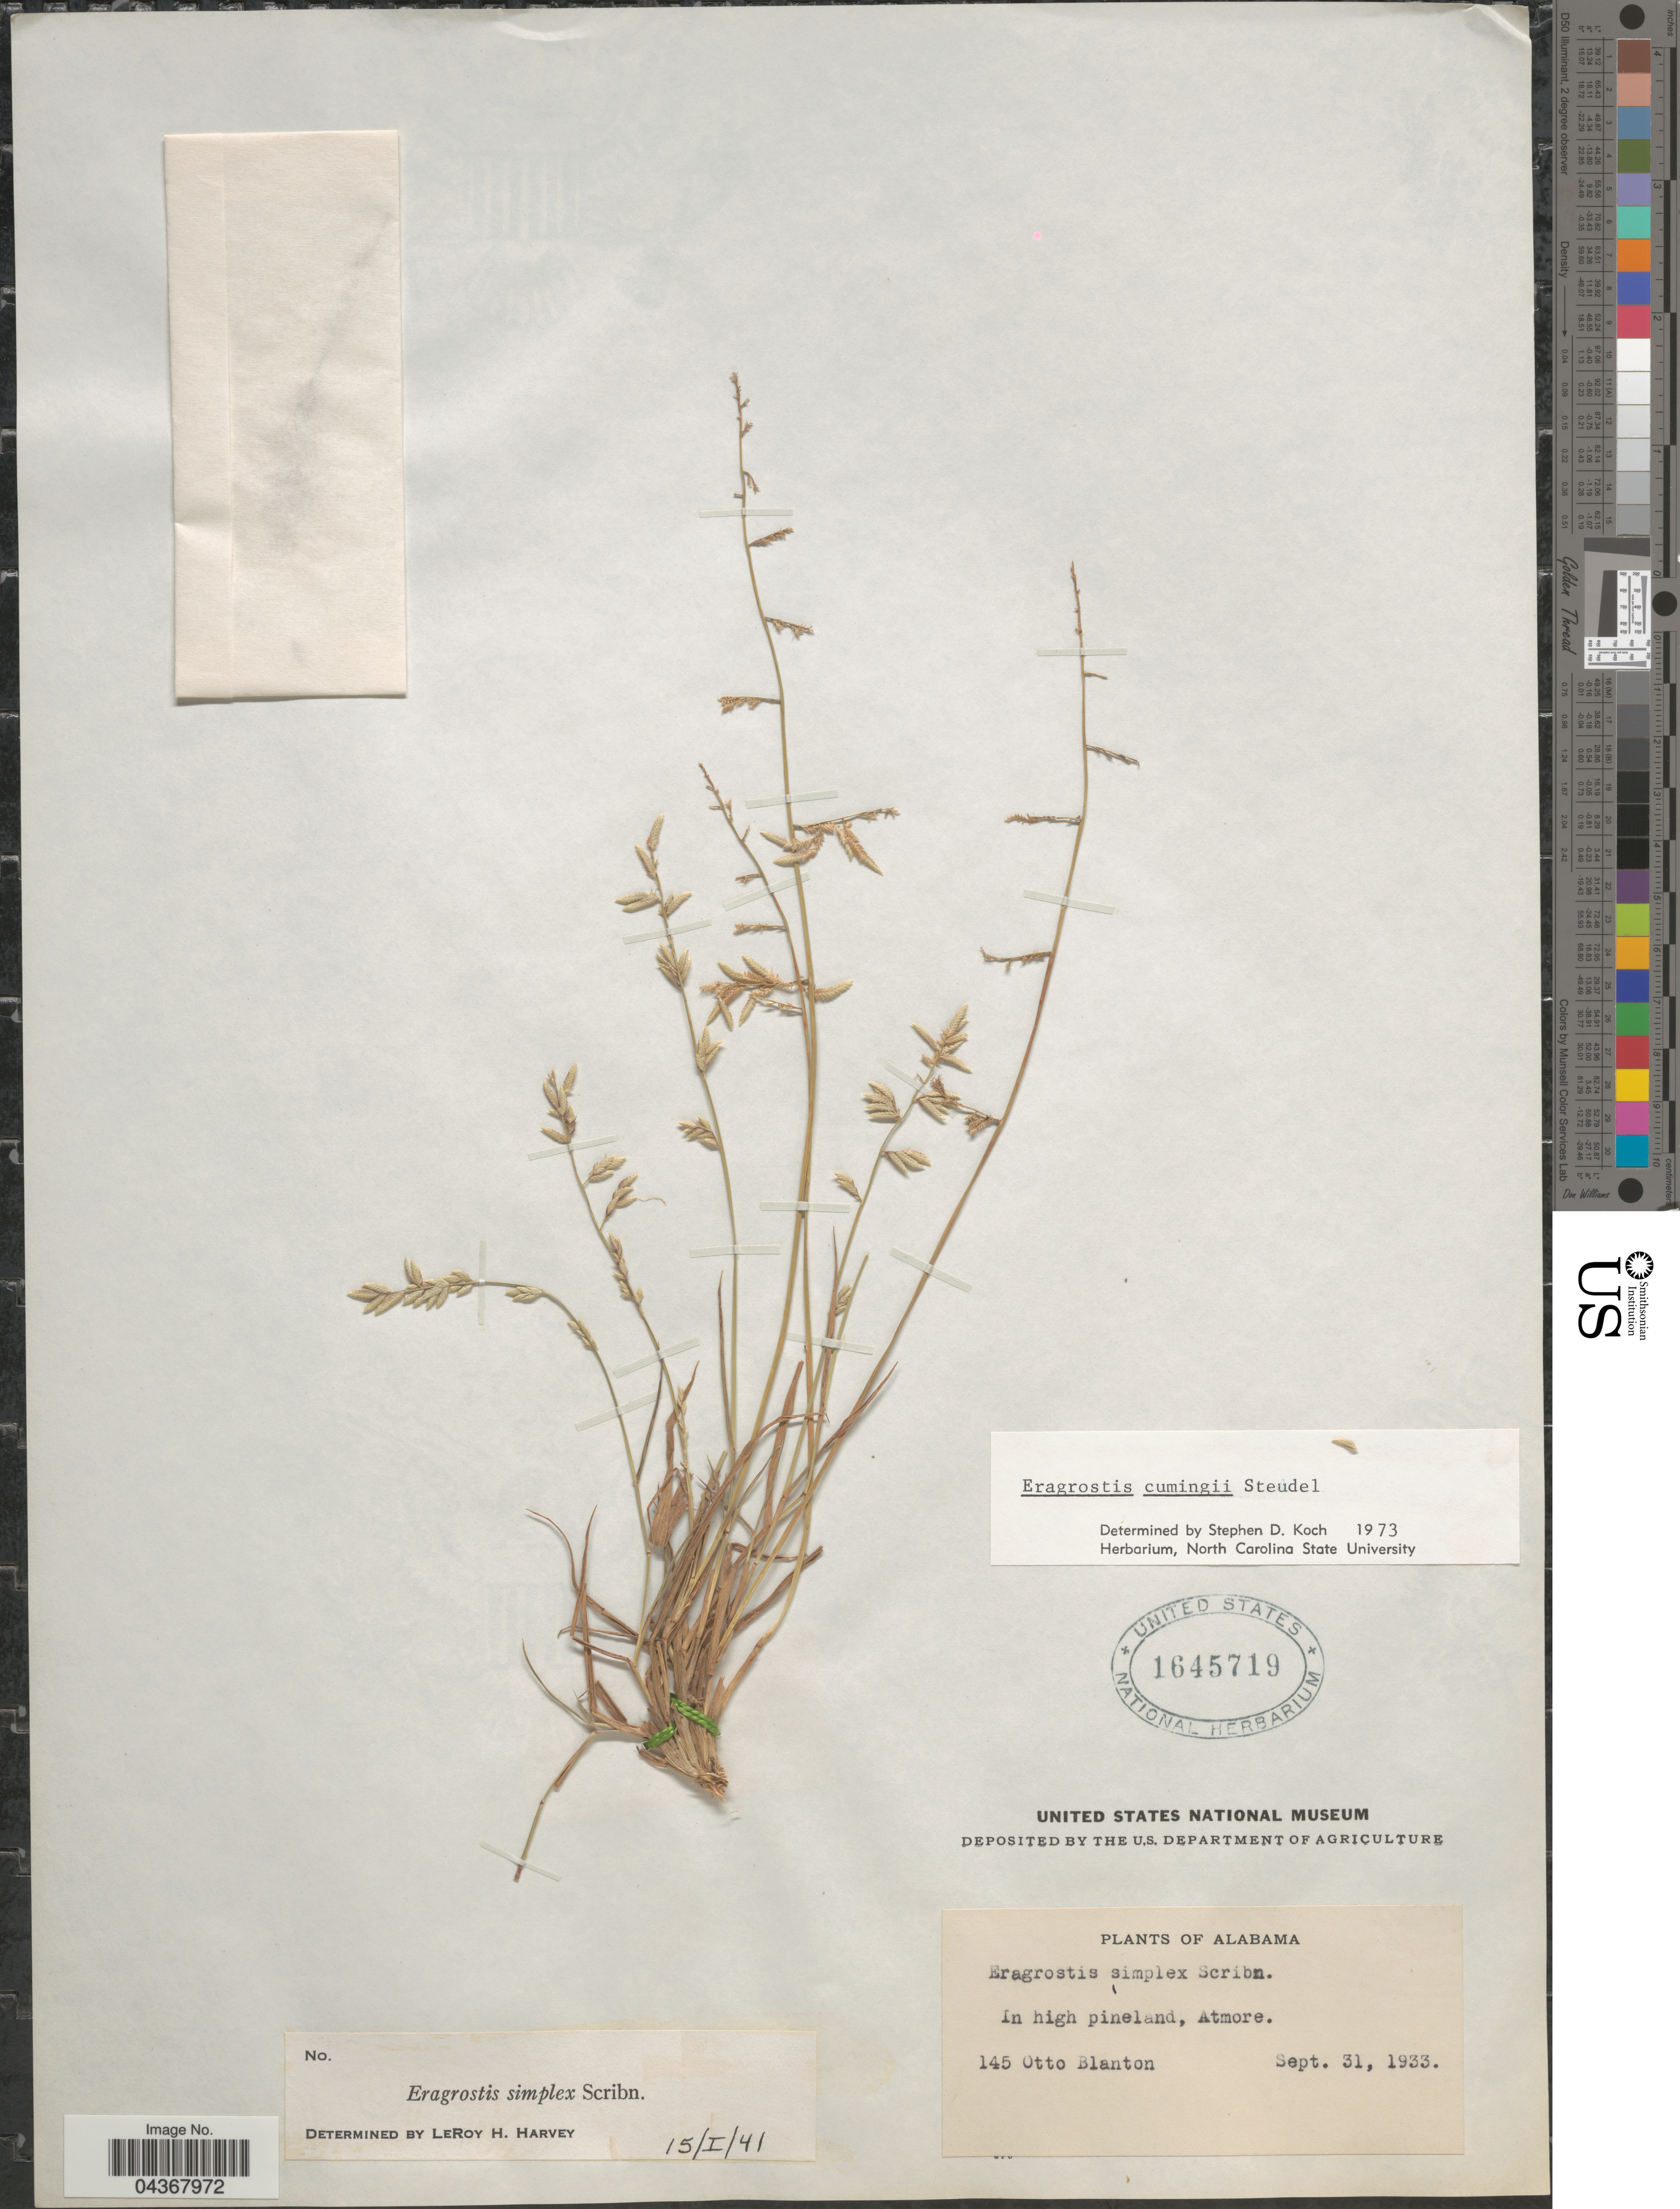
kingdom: Plantae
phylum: Tracheophyta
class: Liliopsida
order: Poales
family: Poaceae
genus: Eragrostis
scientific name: Eragrostis cumingii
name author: Steud.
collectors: O. Blanton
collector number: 145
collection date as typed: Transcribed d/m/y: 31/9/1933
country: United States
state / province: Alabama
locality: In high pineland, Atmore.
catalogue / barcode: US 1645719